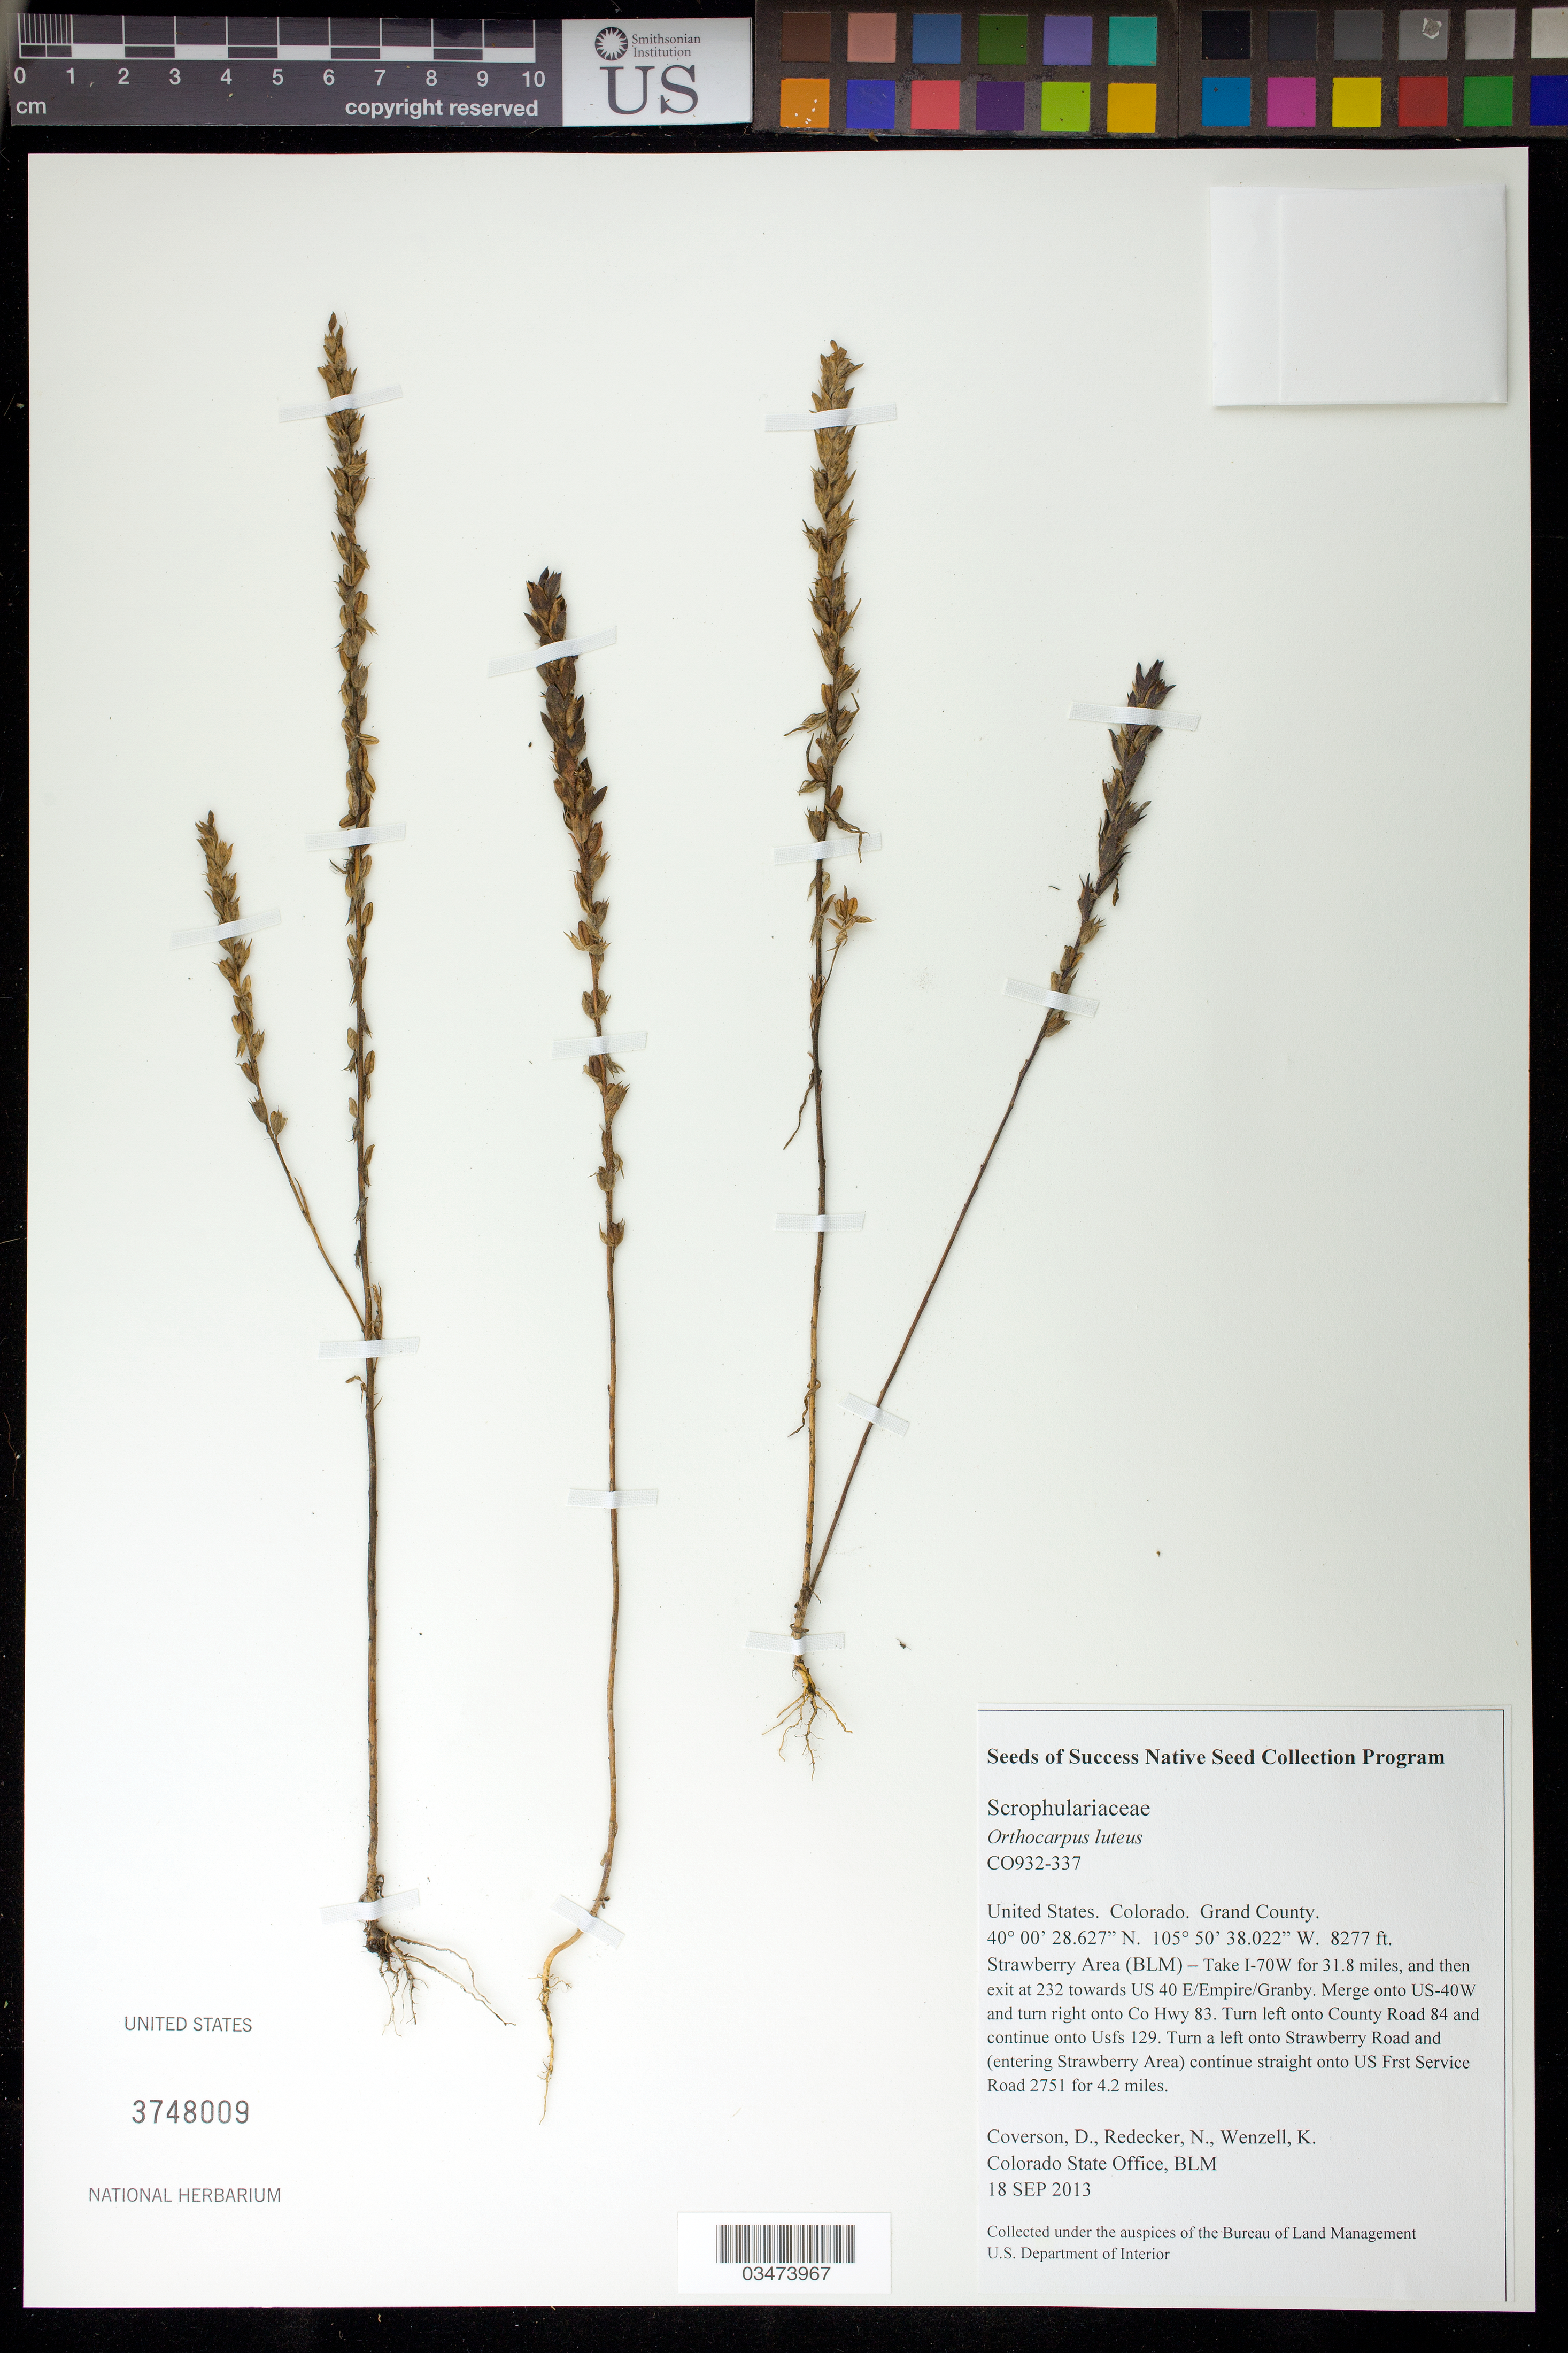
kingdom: Plantae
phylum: Tracheophyta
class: Magnoliopsida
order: Lamiales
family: Orobanchaceae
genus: Orthocarpus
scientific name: Orthocarpus luteus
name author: Nutt.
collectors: D. Coverson, N. Redecker & K. Wenzell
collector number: CO932-337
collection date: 2013-09-18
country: United States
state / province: Colorado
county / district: Grand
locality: Atrawberry Area (BLM), 4.2 miles on US Frst Service Rd. 2751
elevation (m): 2523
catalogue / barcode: US 3748009